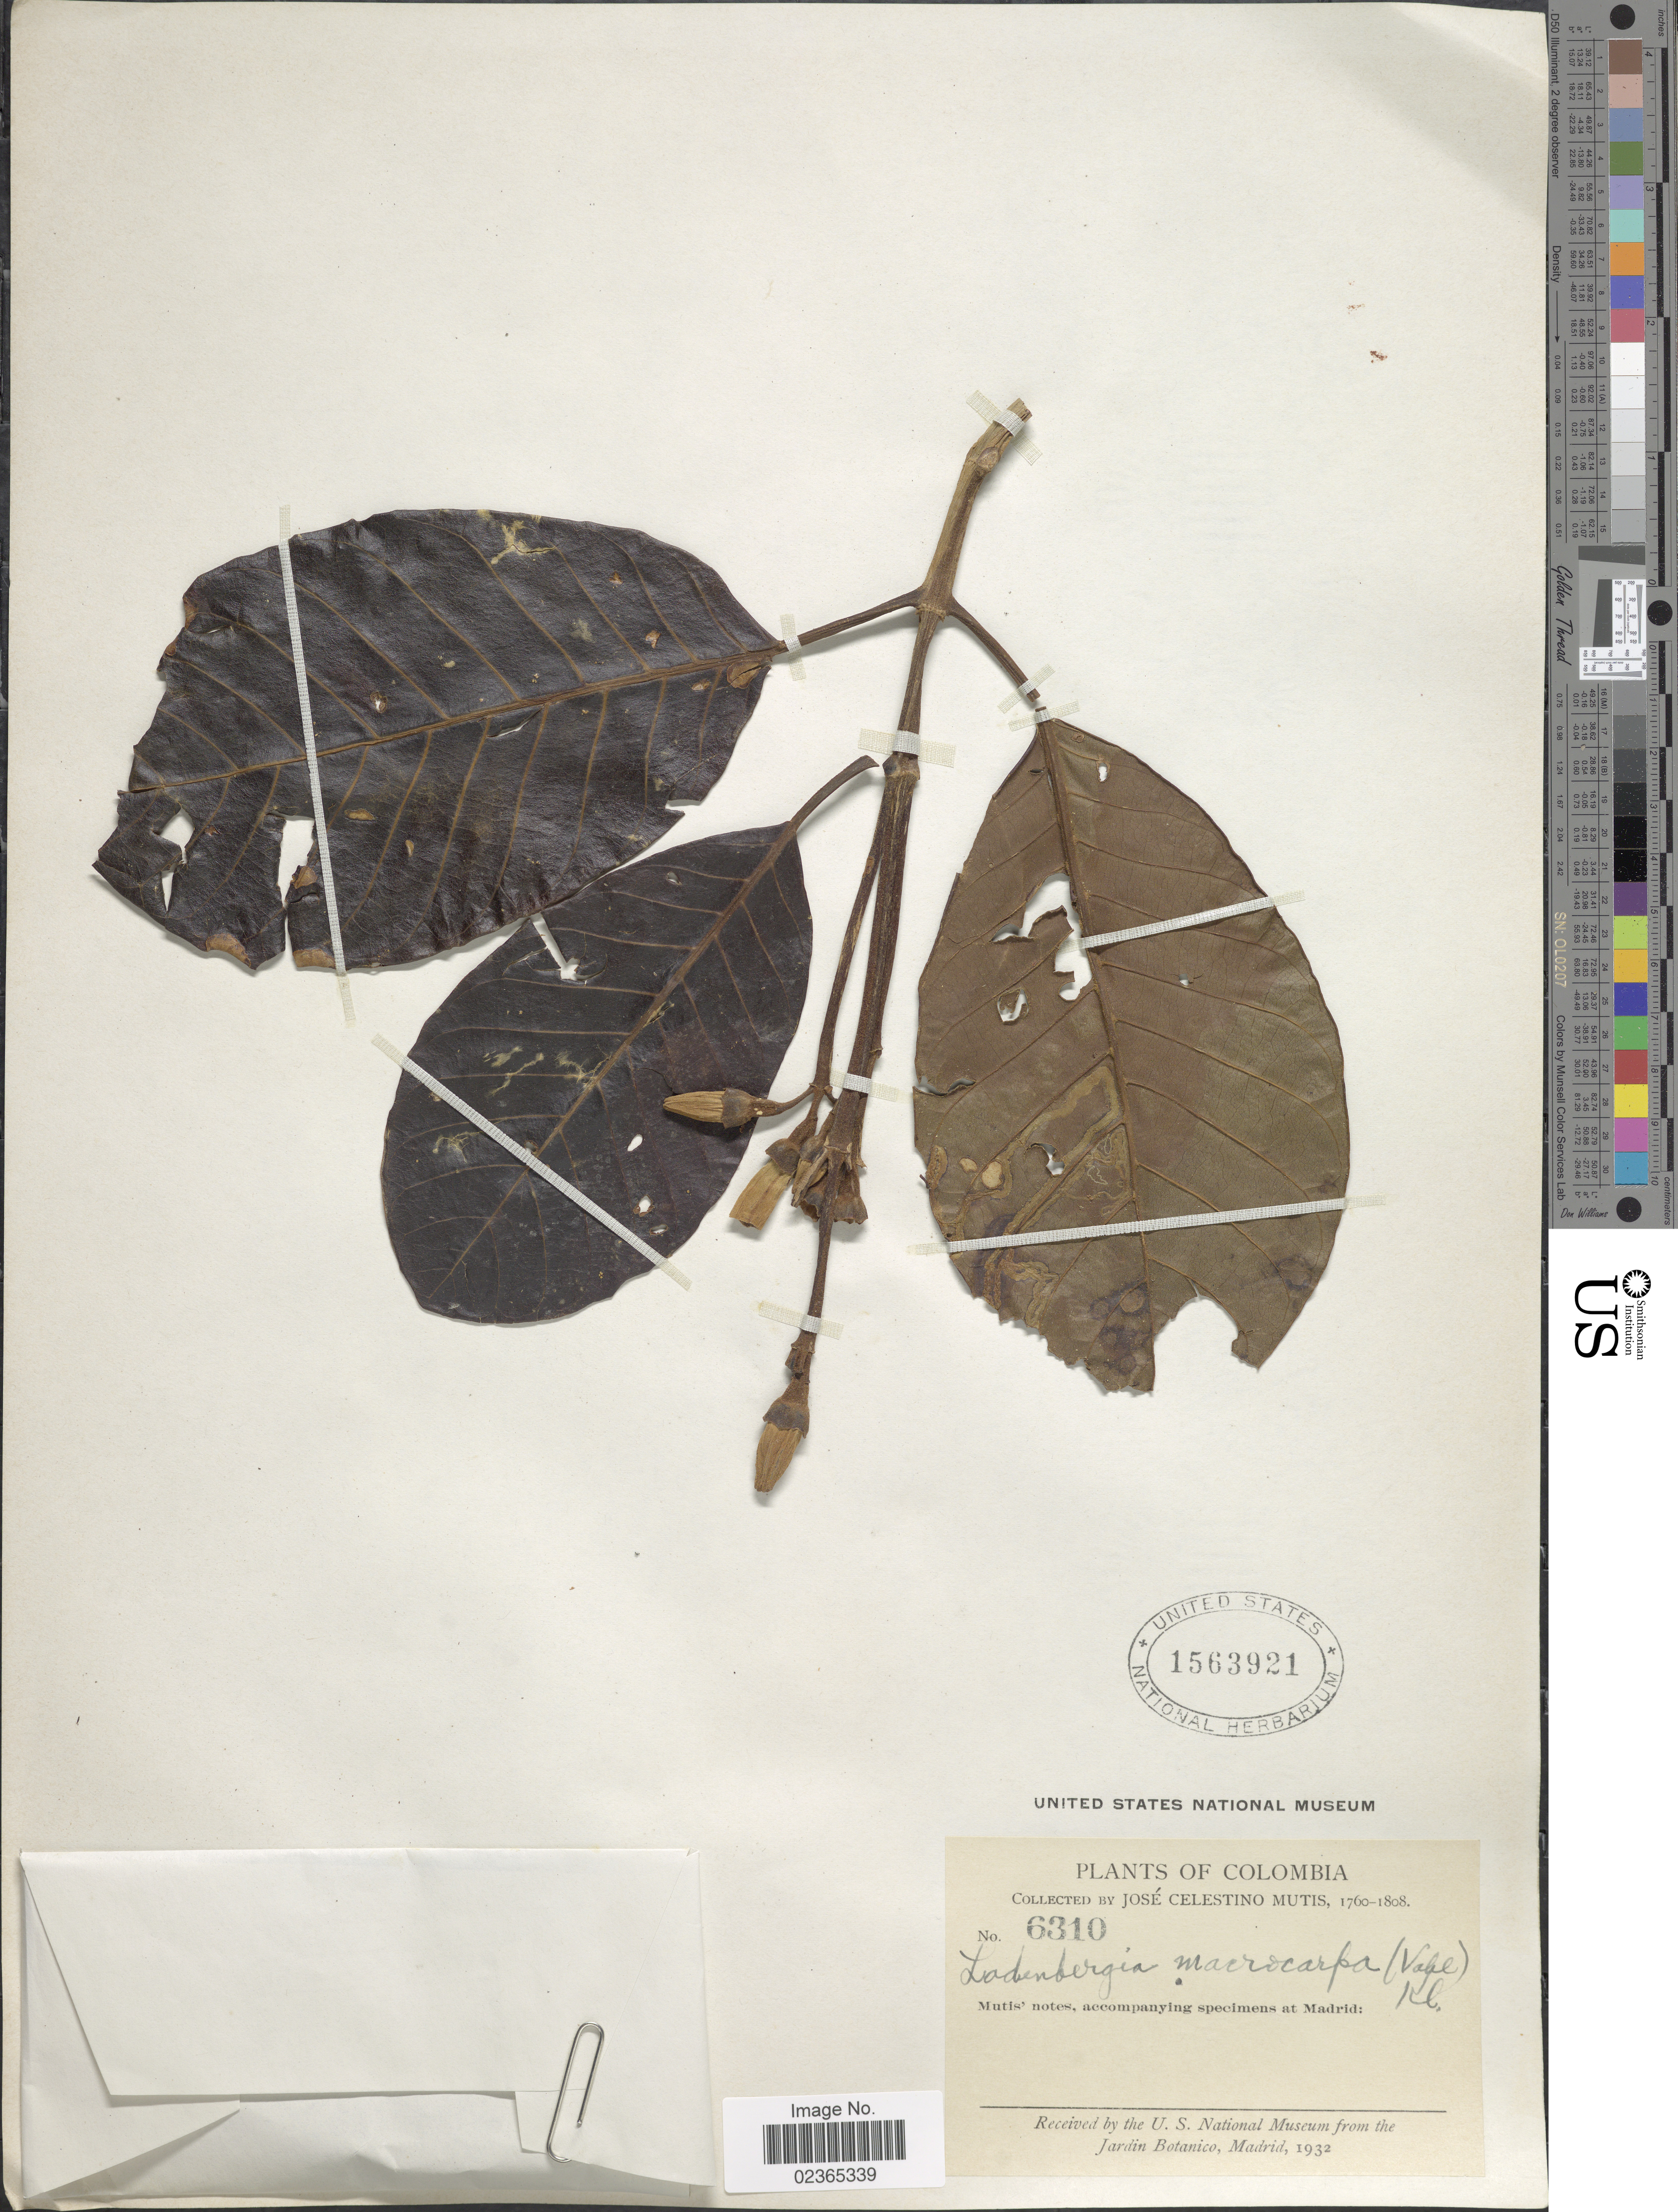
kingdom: Plantae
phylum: Tracheophyta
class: Magnoliopsida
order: Gentianales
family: Rubiaceae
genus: Ladenbergia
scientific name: Ladenbergia macrocarpa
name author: (Vahl) Klotzsch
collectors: J. C. B. Mutis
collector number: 6310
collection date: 1760/1808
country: Colombia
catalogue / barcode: US 1563921